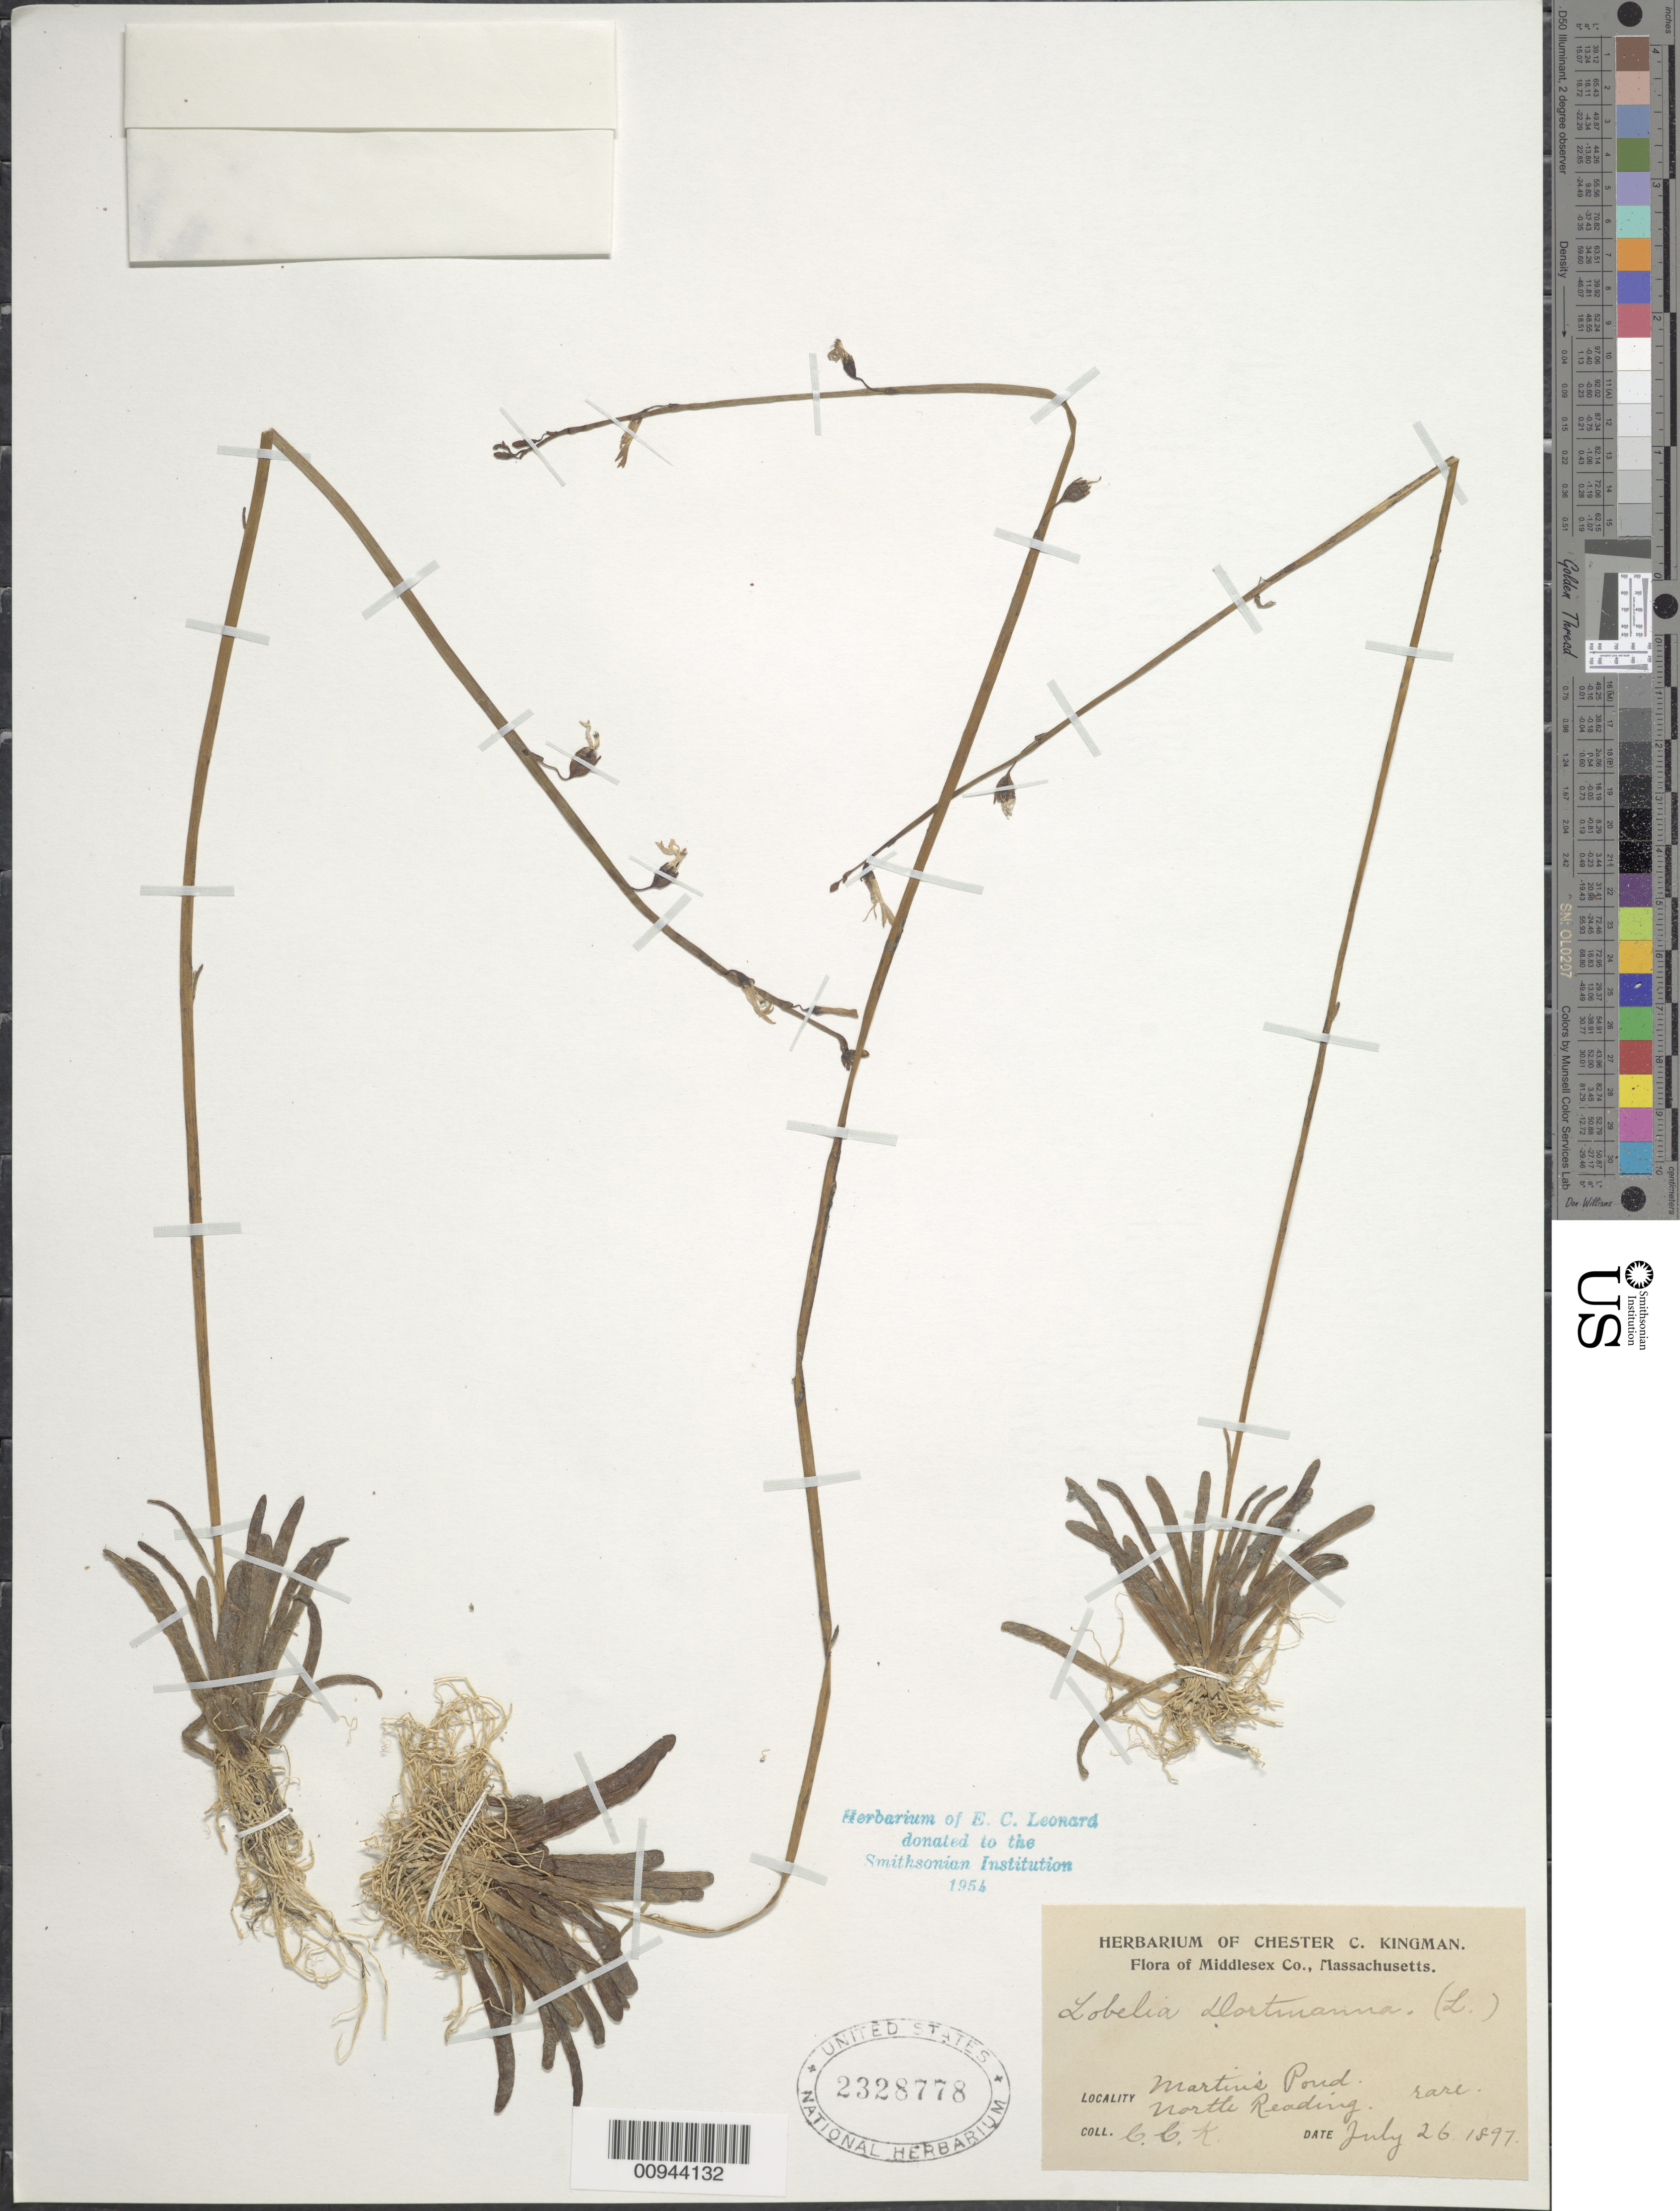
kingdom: Plantae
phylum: Tracheophyta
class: Magnoliopsida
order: Asterales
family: Campanulaceae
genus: Lobelia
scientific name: Lobelia dortmanna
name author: L.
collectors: C. Kingman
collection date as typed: July 26, 1897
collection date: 1897-07-26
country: United States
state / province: Massachusetts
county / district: Middlesex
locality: Martin's Pond, North Reading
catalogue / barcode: US 2328778